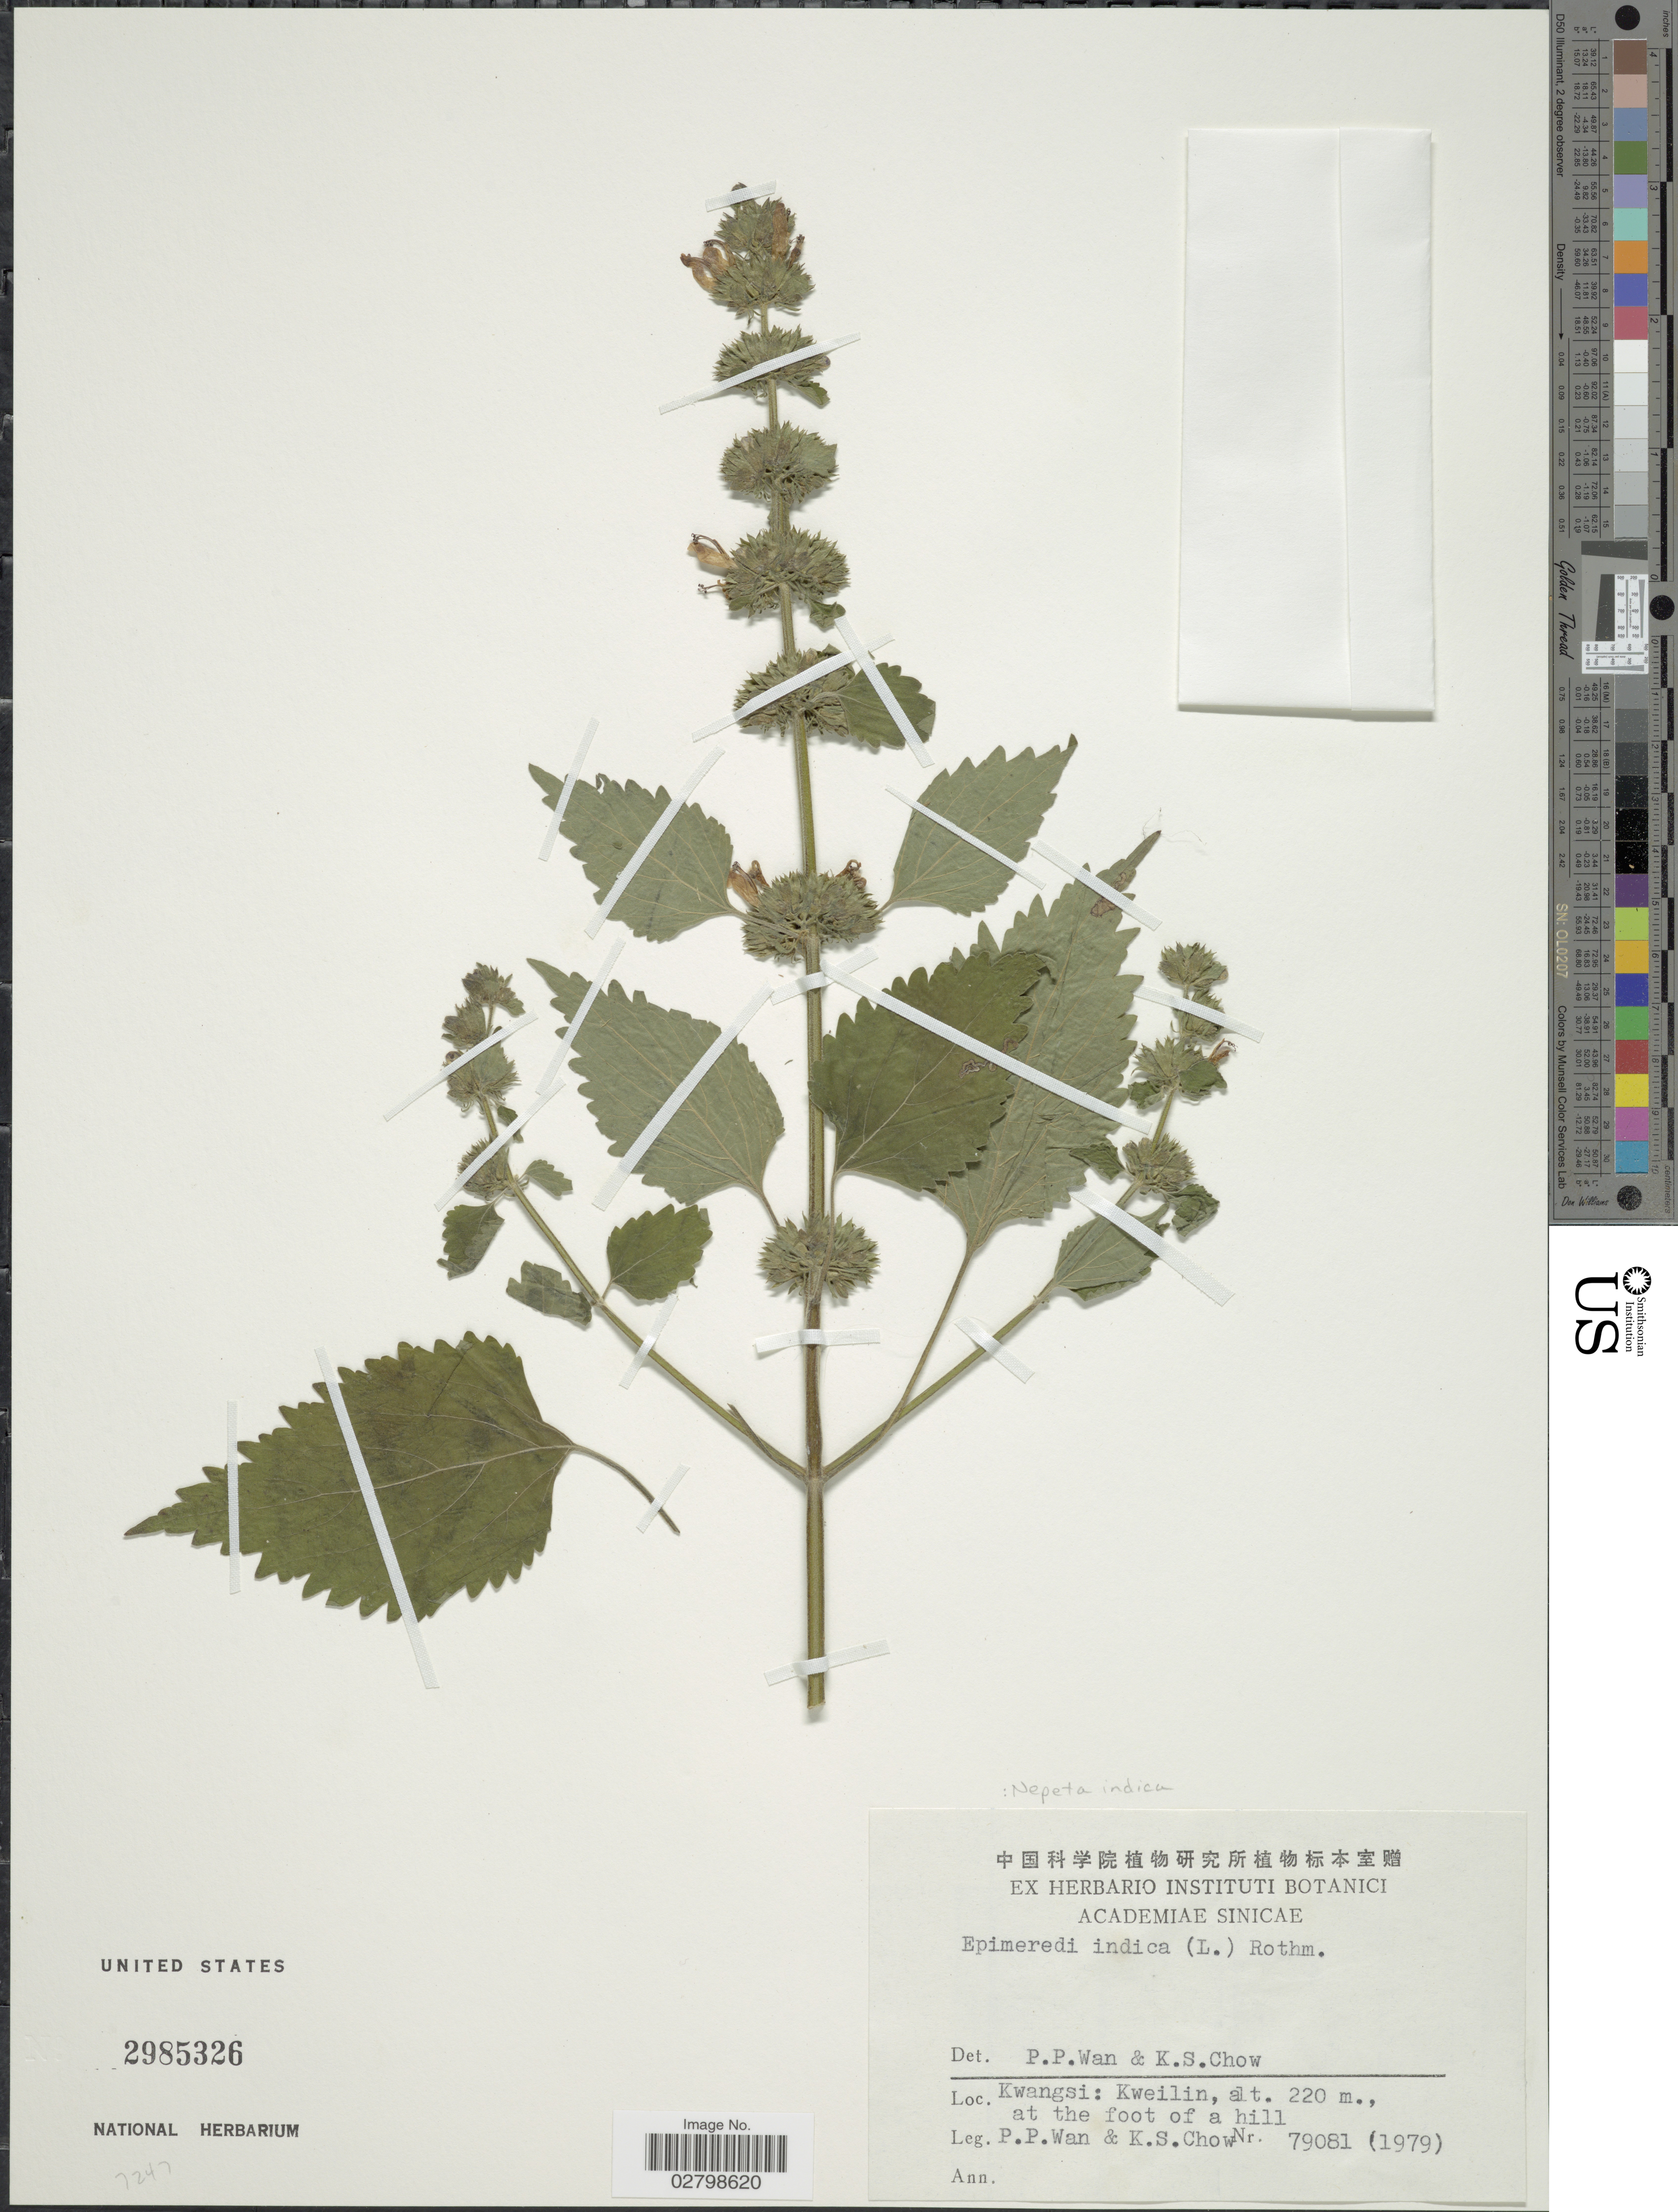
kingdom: Plantae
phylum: Tracheophyta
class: Magnoliopsida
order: Lamiales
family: Lamiaceae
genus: Anisomeles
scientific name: Anisomeles indica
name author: (L.) Kuntze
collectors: P. Wan & K. S. Chow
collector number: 79081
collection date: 1979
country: China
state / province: Guangxi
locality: Kwangsi: Kweilin.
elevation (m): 220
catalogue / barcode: US 2985326